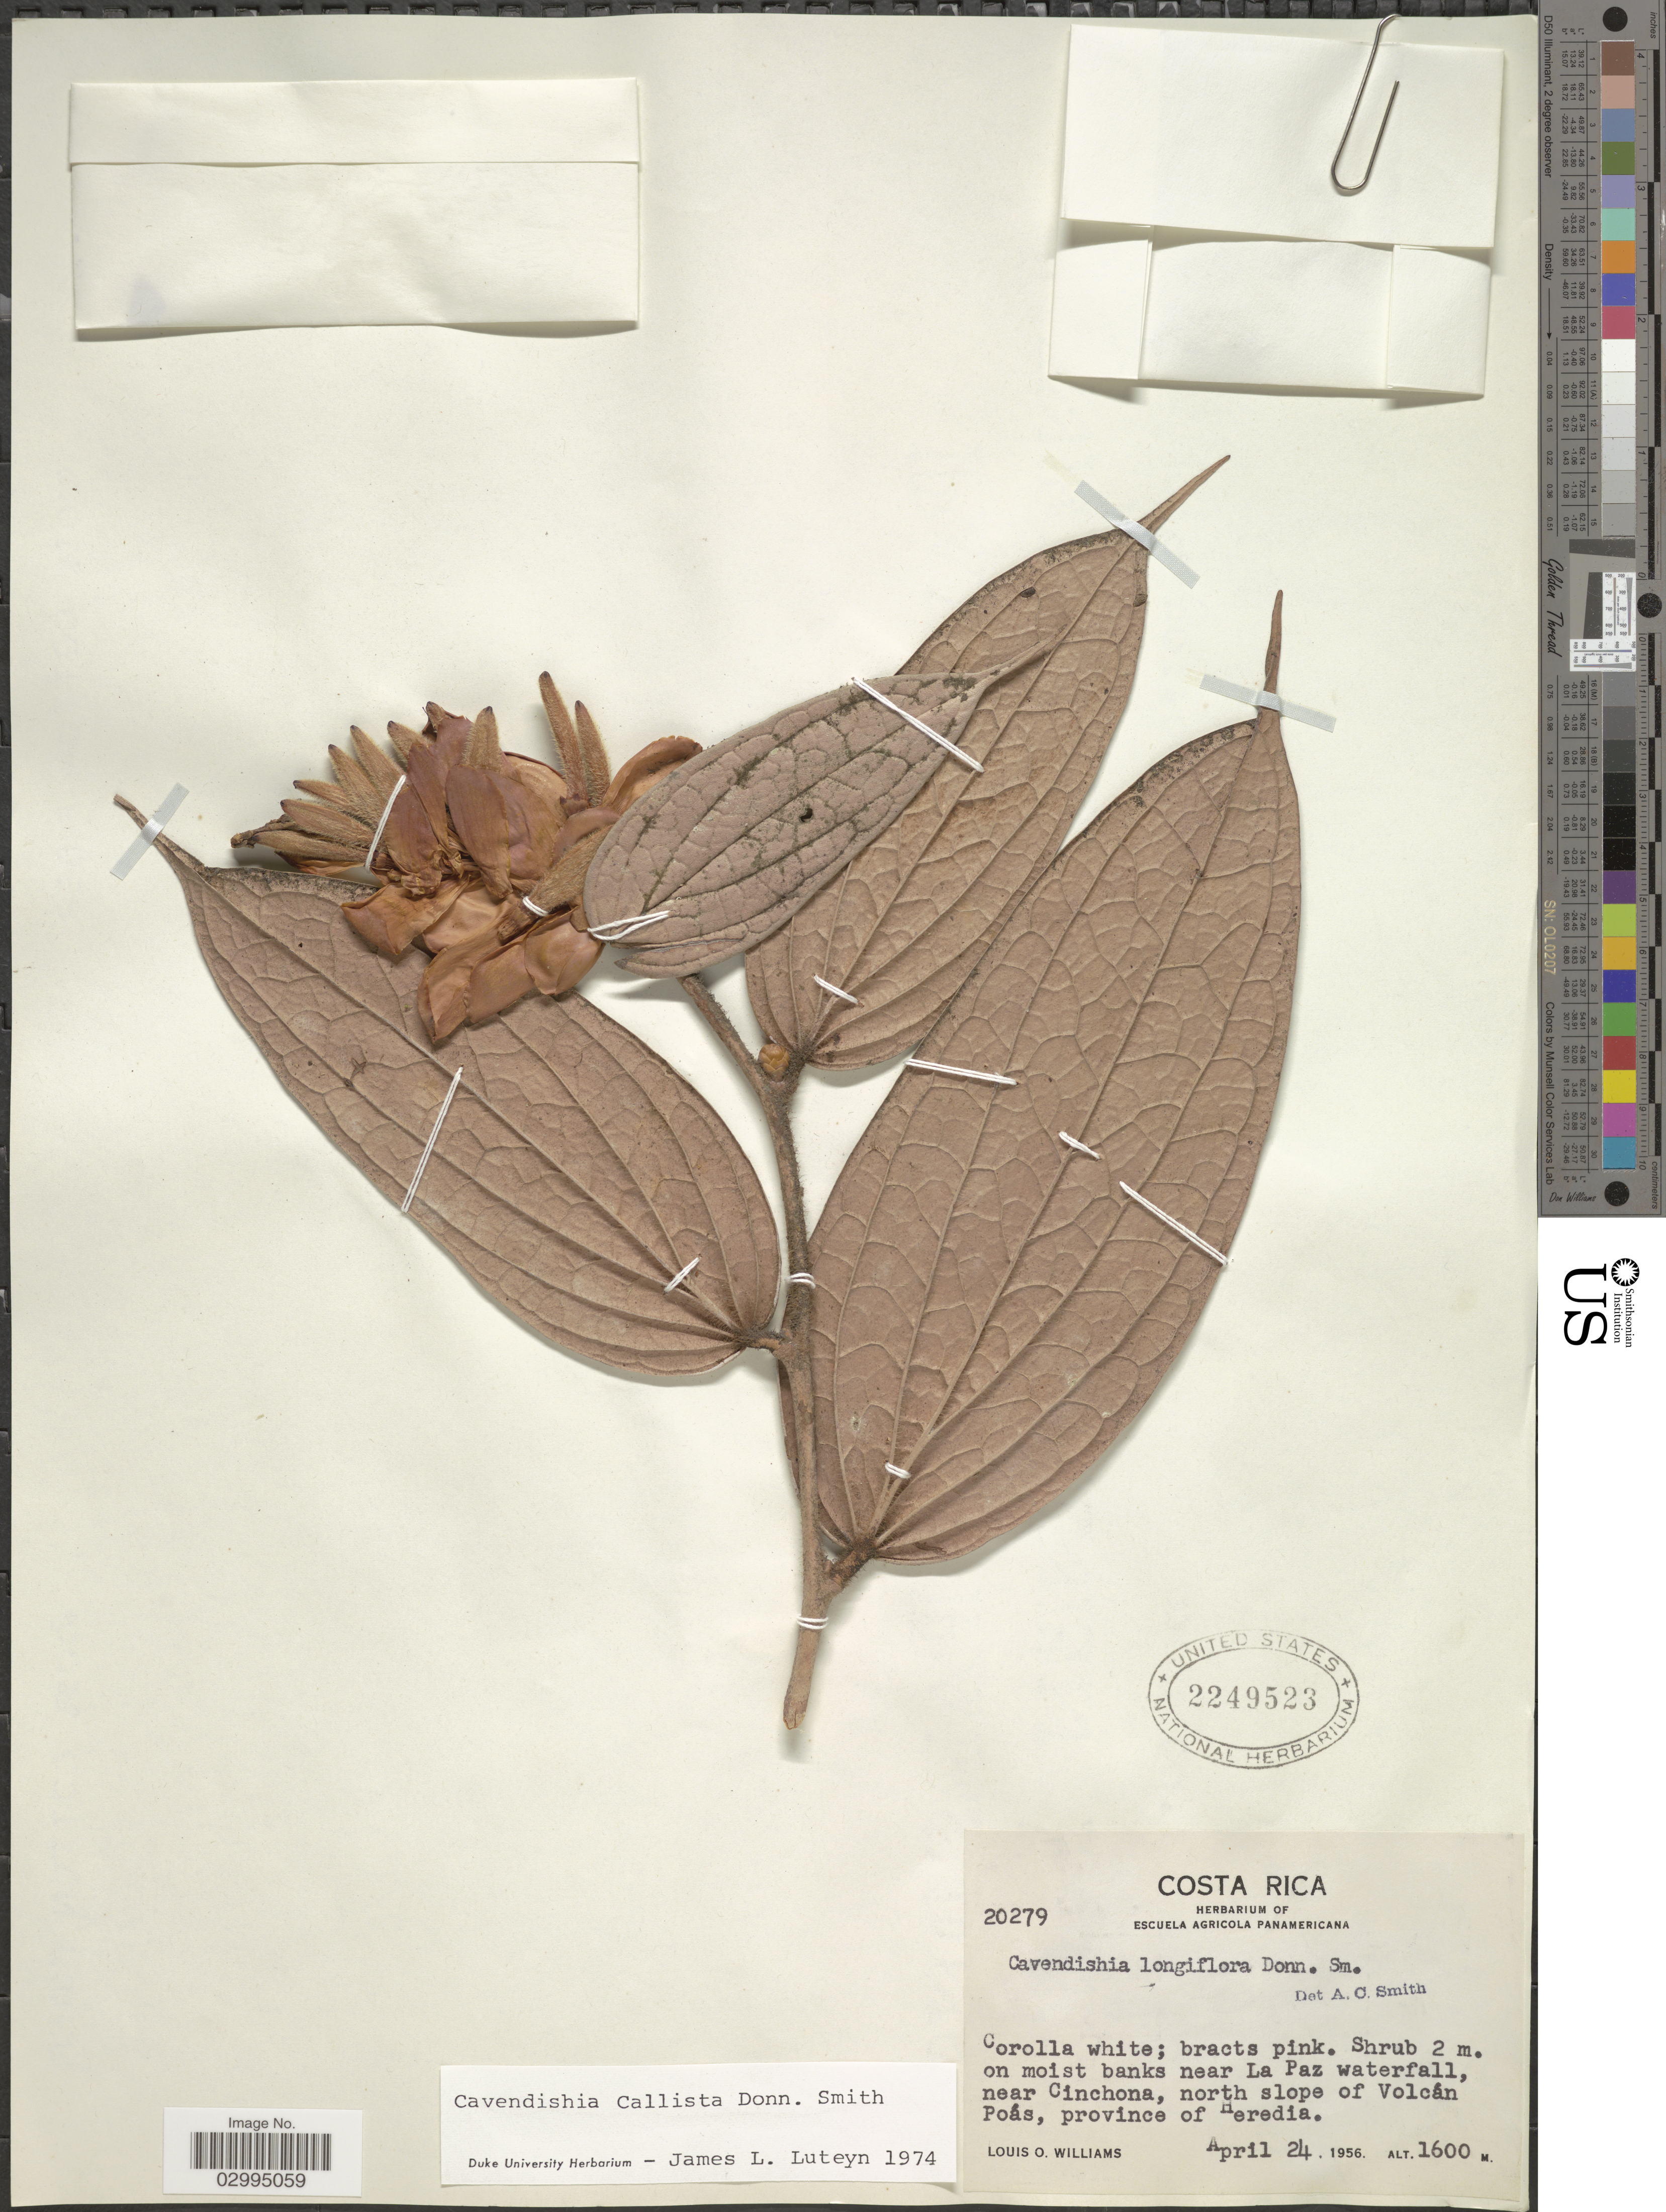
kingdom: Plantae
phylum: Tracheophyta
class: Magnoliopsida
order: Ericales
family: Ericaceae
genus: Cavendishia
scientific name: Cavendishia callista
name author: Donn. Sm.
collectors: L. O. Williams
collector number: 20279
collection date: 1956-04-24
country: Costa Rica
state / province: Heredia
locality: Near La Paz waterfall, near Cinchona, north slope of Volcán Poás, province of Heredia.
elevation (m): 1600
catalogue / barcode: US 2249523